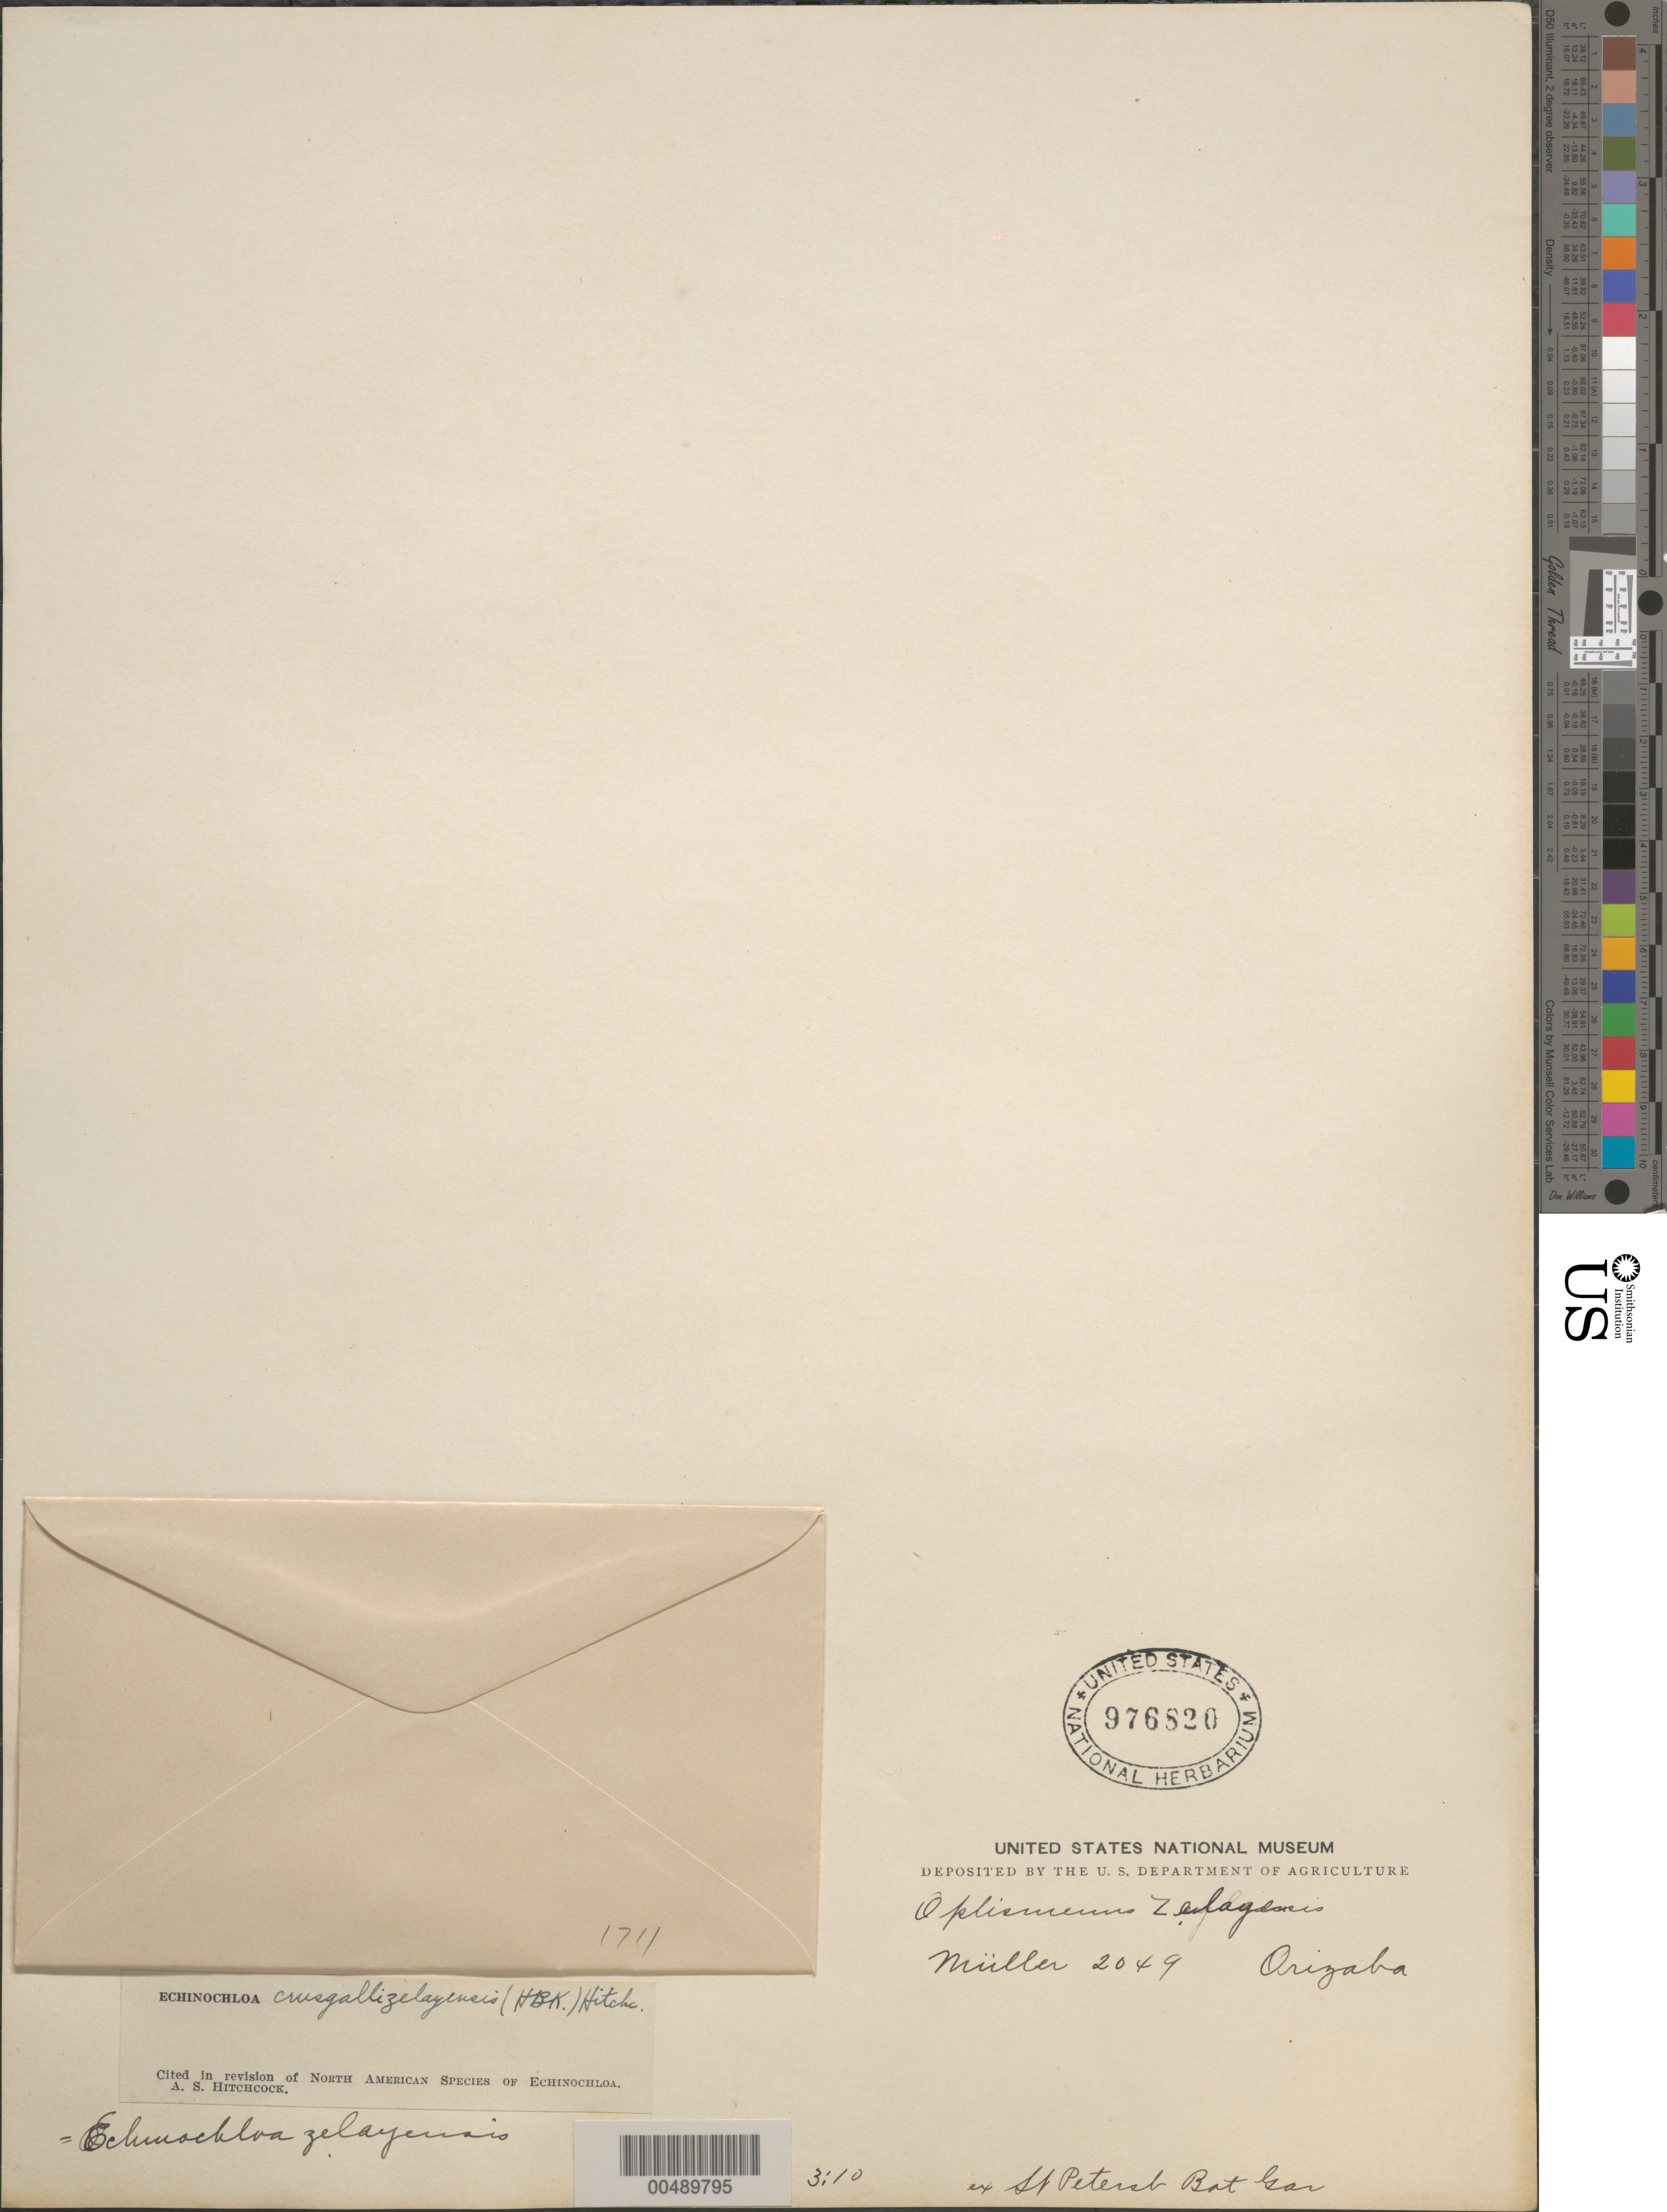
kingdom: Plantae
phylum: Tracheophyta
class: Liliopsida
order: Poales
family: Poaceae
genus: Echinochloa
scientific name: Echinochloa crus-galli var. zelayensis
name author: (Kunth) Hitchc.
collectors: -- Müller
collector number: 2049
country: Mexico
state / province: Veracruz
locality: Orizaba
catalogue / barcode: US 976820